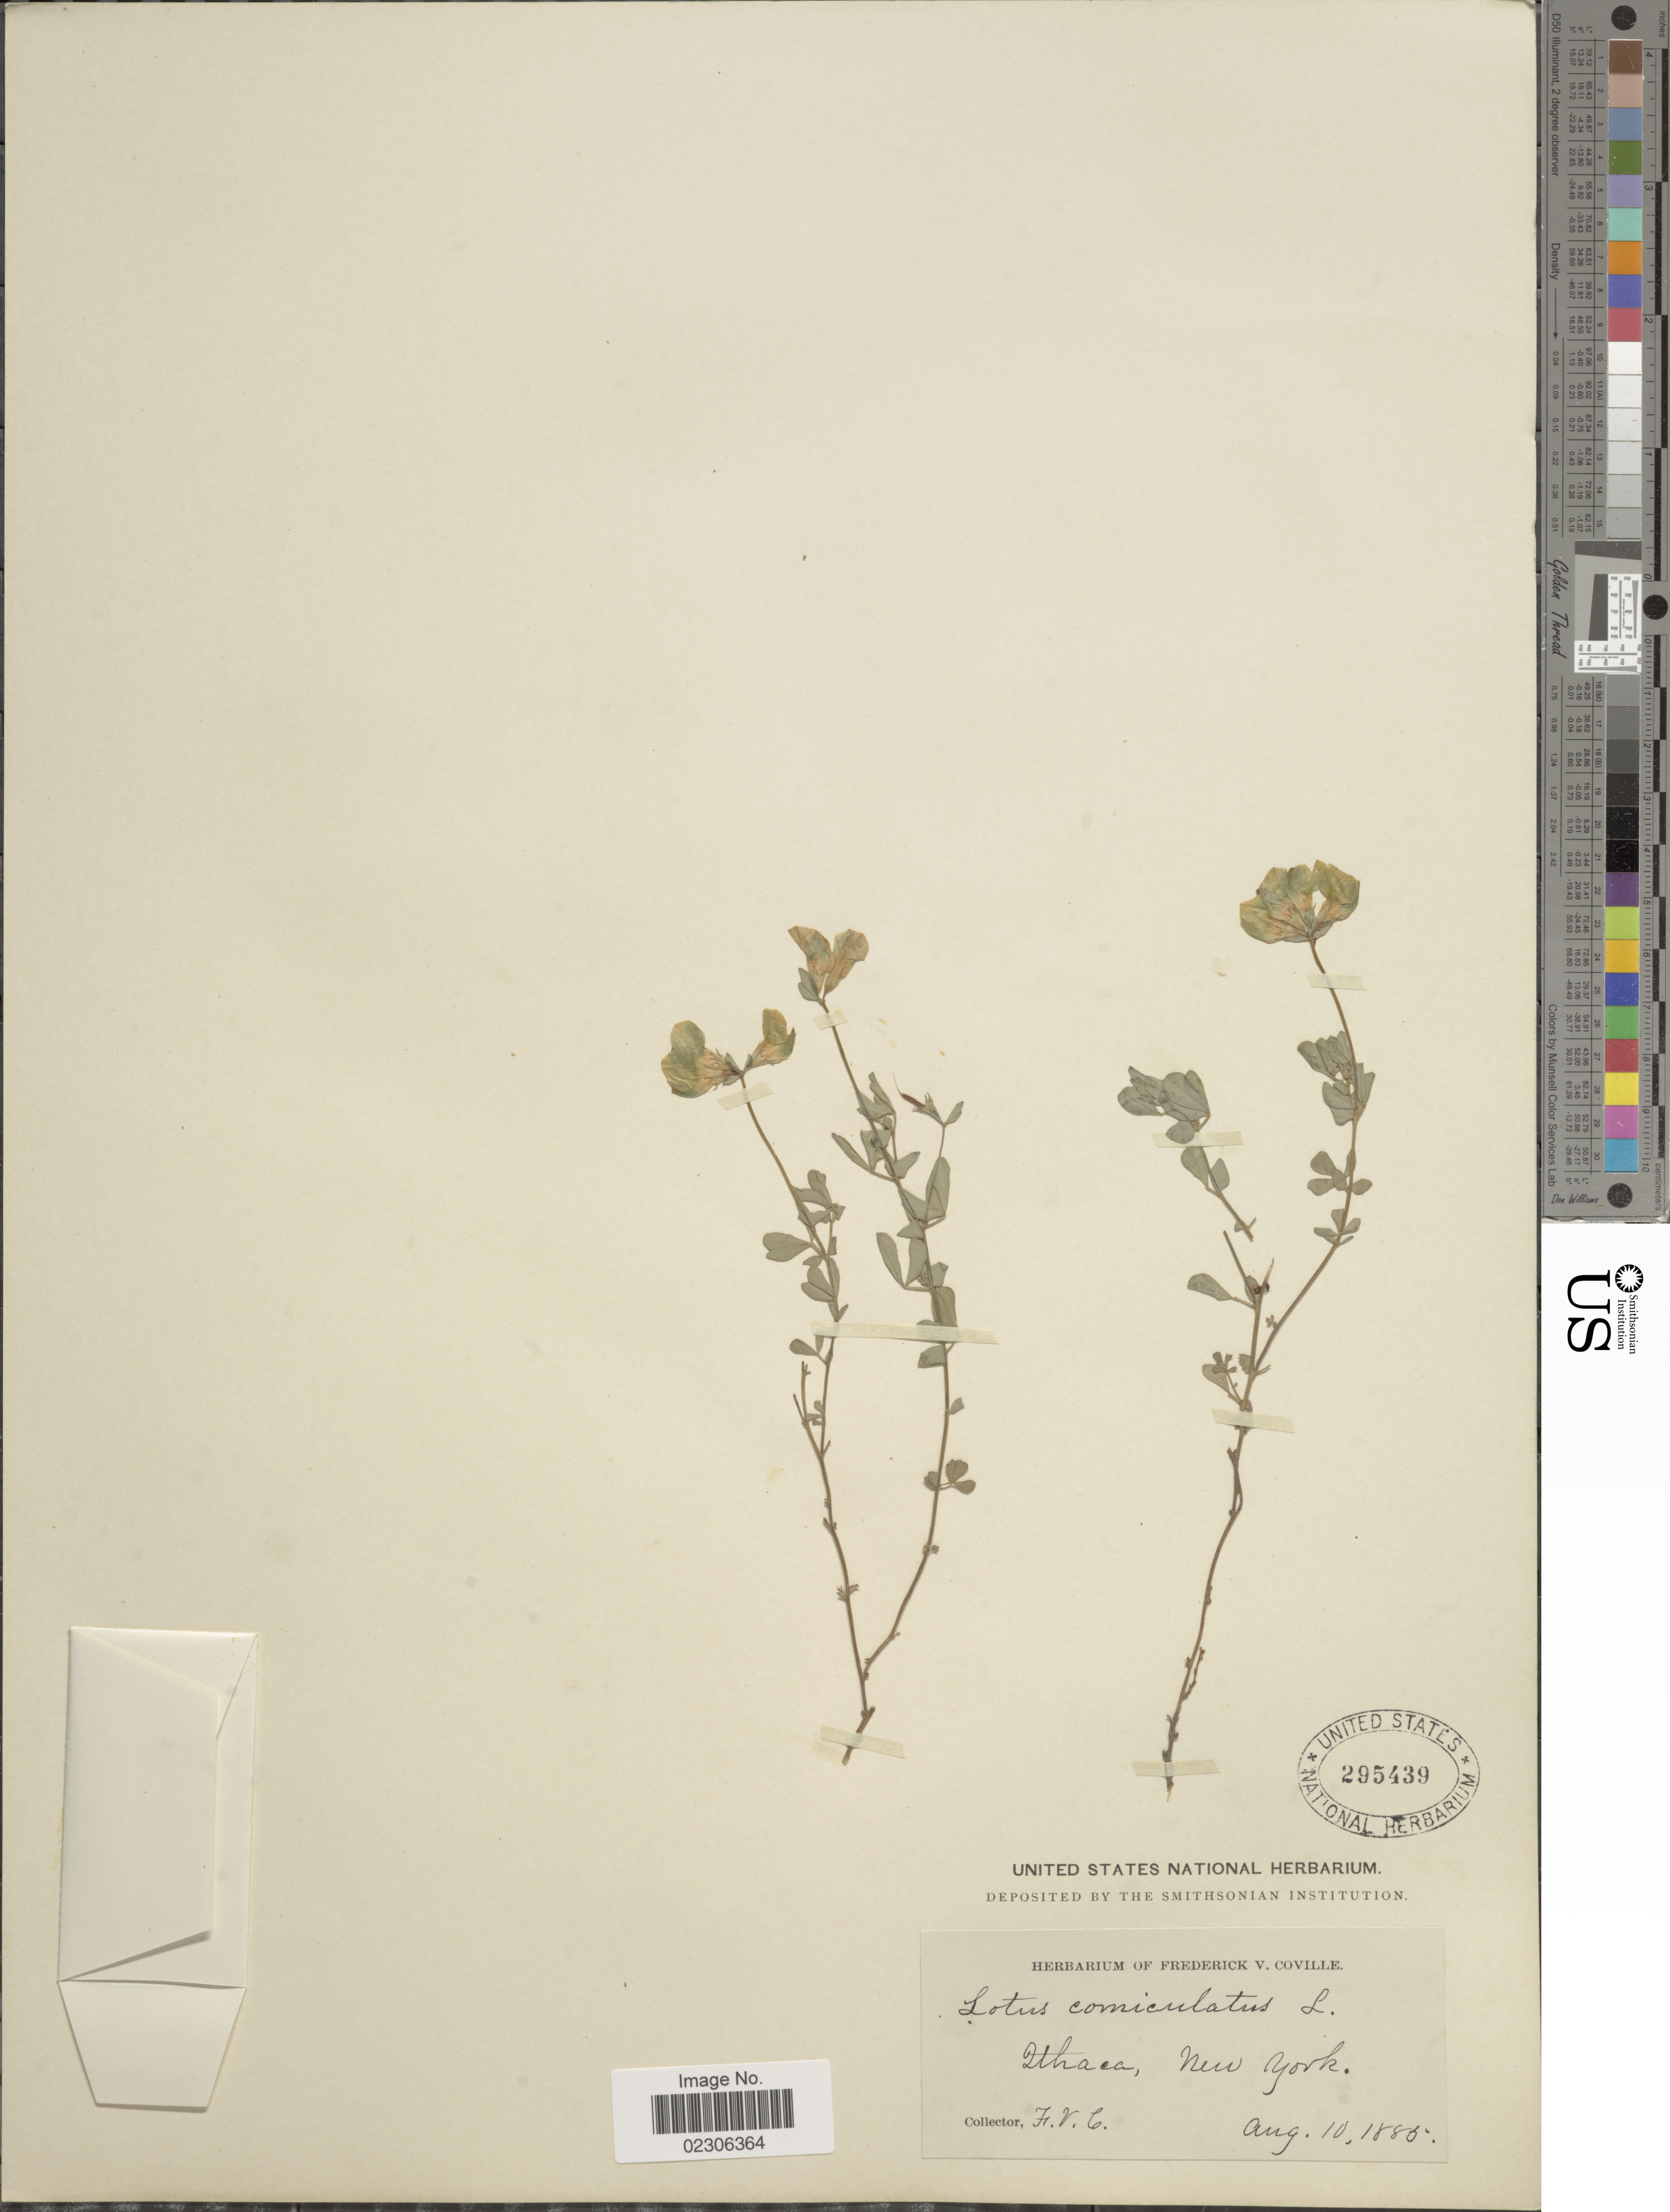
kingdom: Plantae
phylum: Tracheophyta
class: Magnoliopsida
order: Fabales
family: Fabaceae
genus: Lotus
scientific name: Lotus corniculatus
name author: L.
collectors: F. V. Coville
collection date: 1885-08-10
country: United States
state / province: New York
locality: Ithaca, New York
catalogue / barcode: US 295439